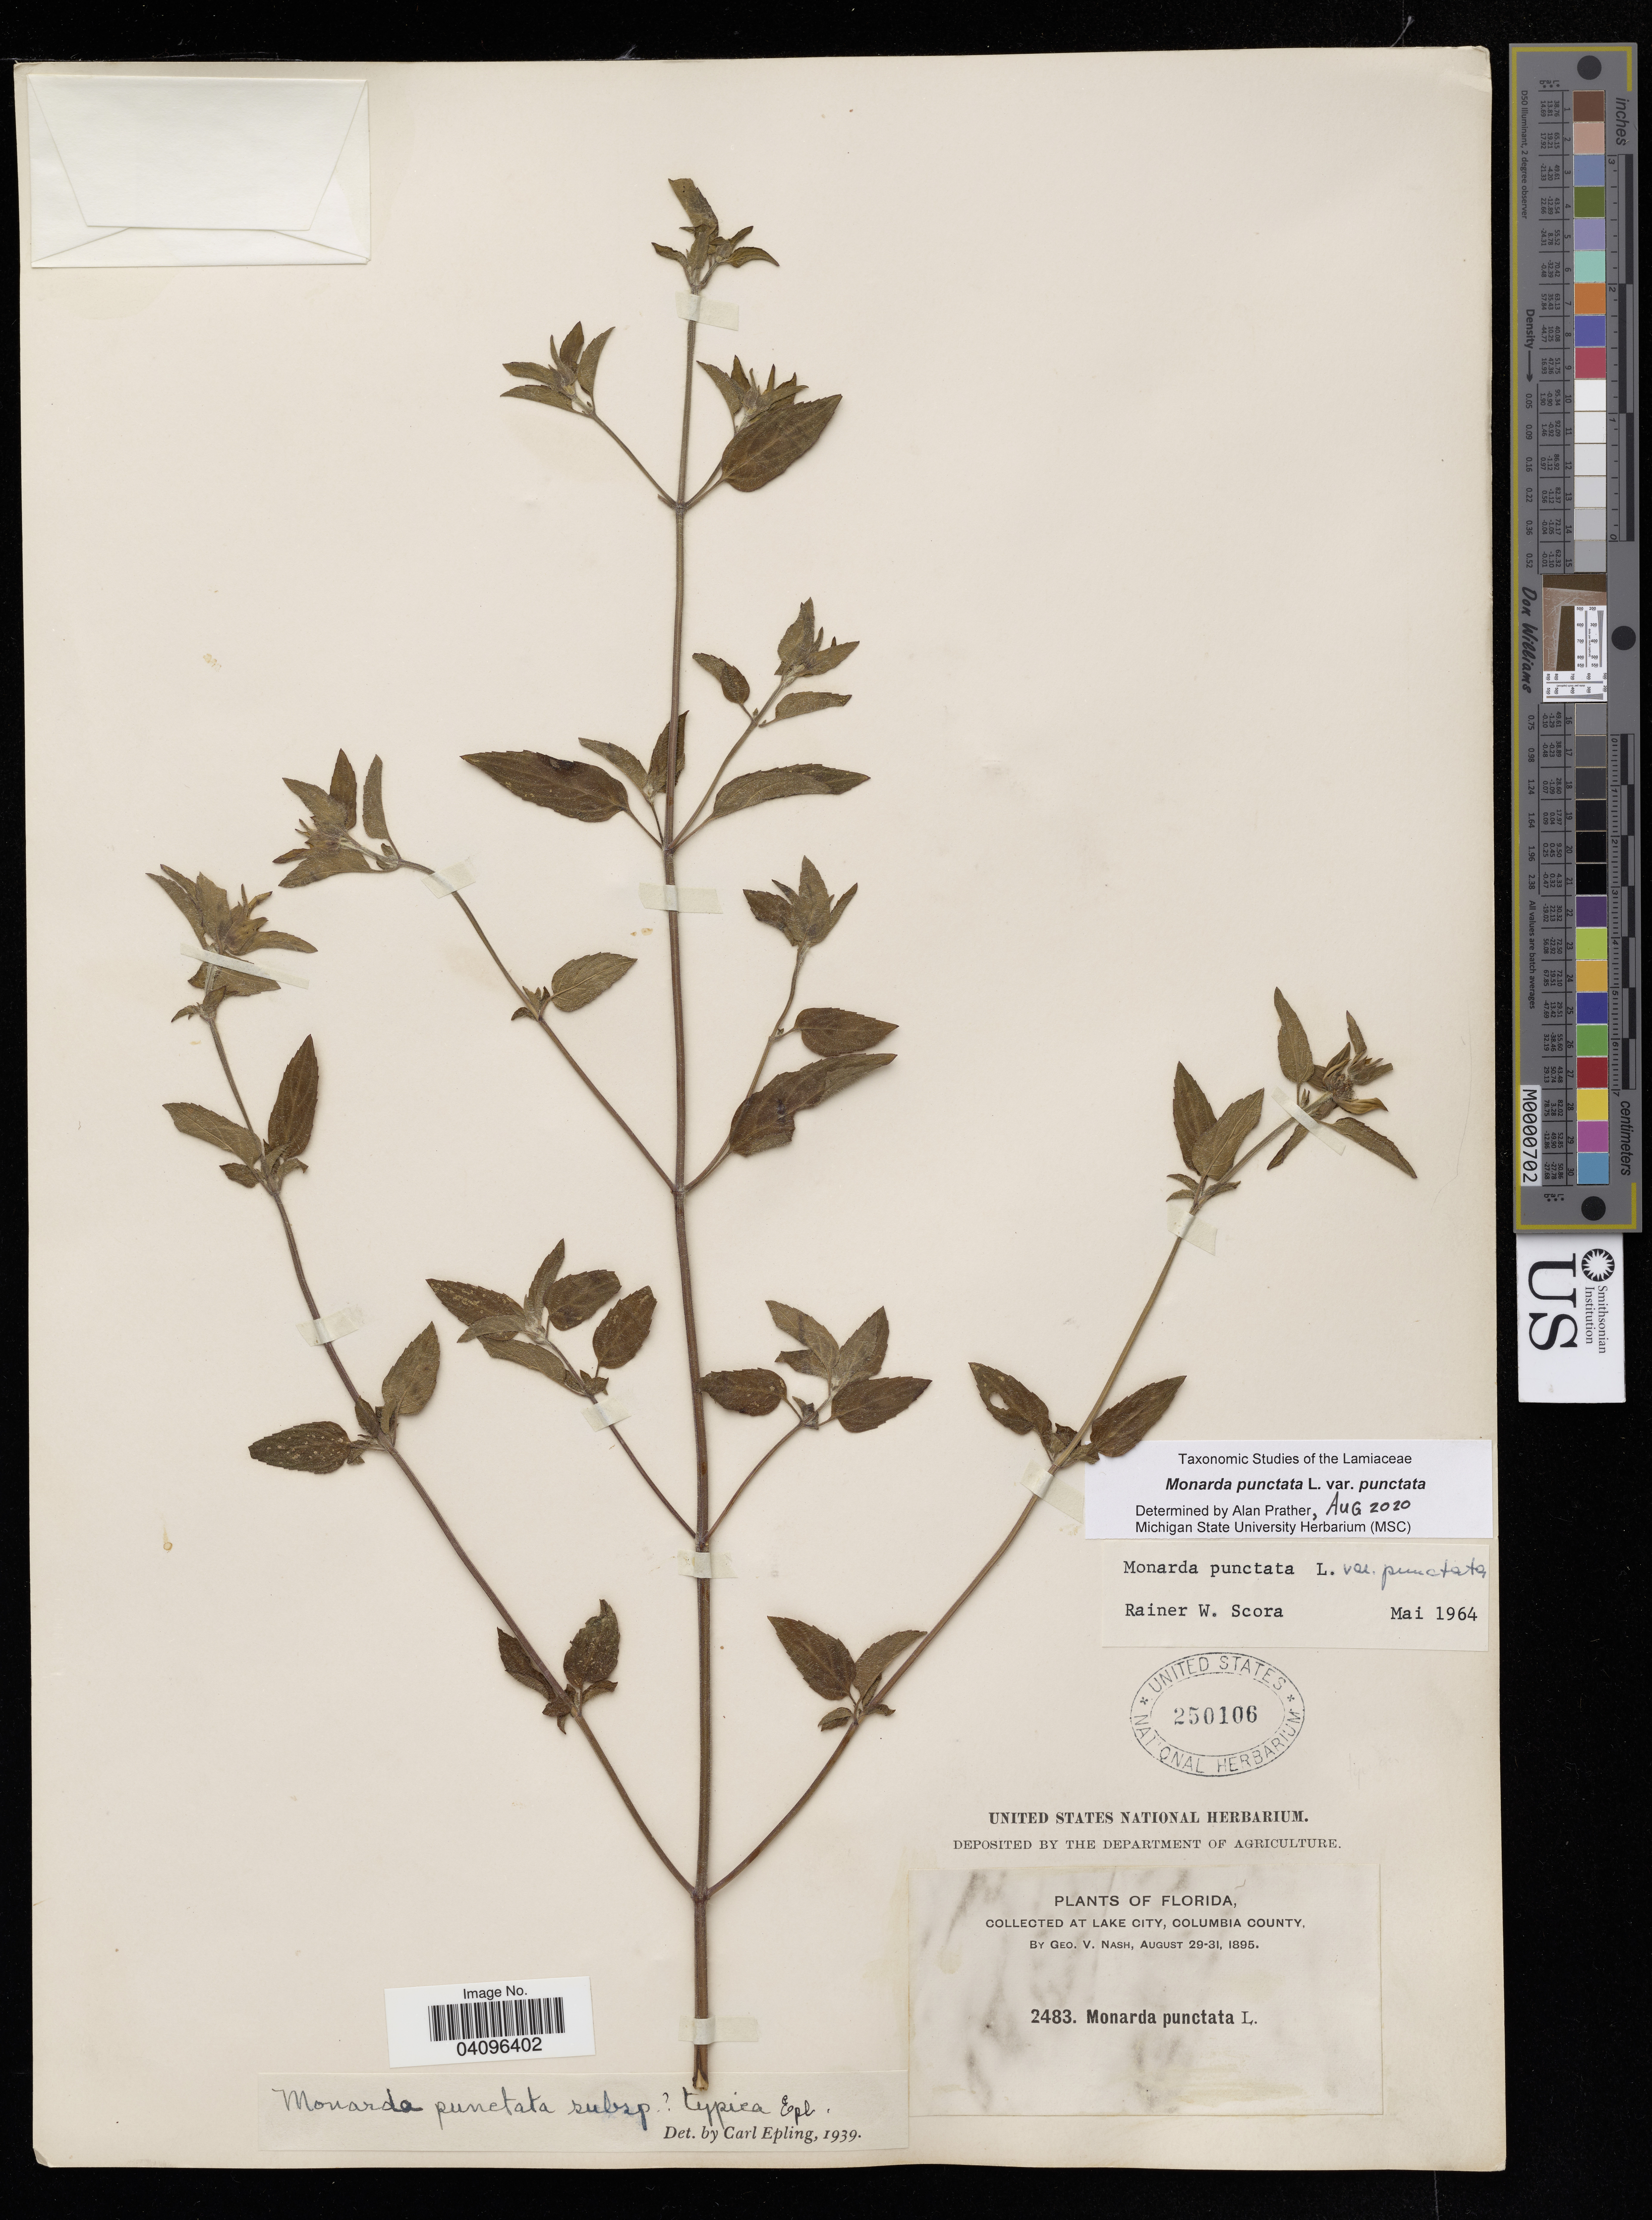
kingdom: Plantae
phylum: Tracheophyta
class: Magnoliopsida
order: Lamiales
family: Lamiaceae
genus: Monarda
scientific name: Monarda punctata var. punctata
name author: L.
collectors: G. V. Nash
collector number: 2483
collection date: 1895-08-29/1895-08-31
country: United States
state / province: Florida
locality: Lake City, Columbia Couny.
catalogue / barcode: US 250106